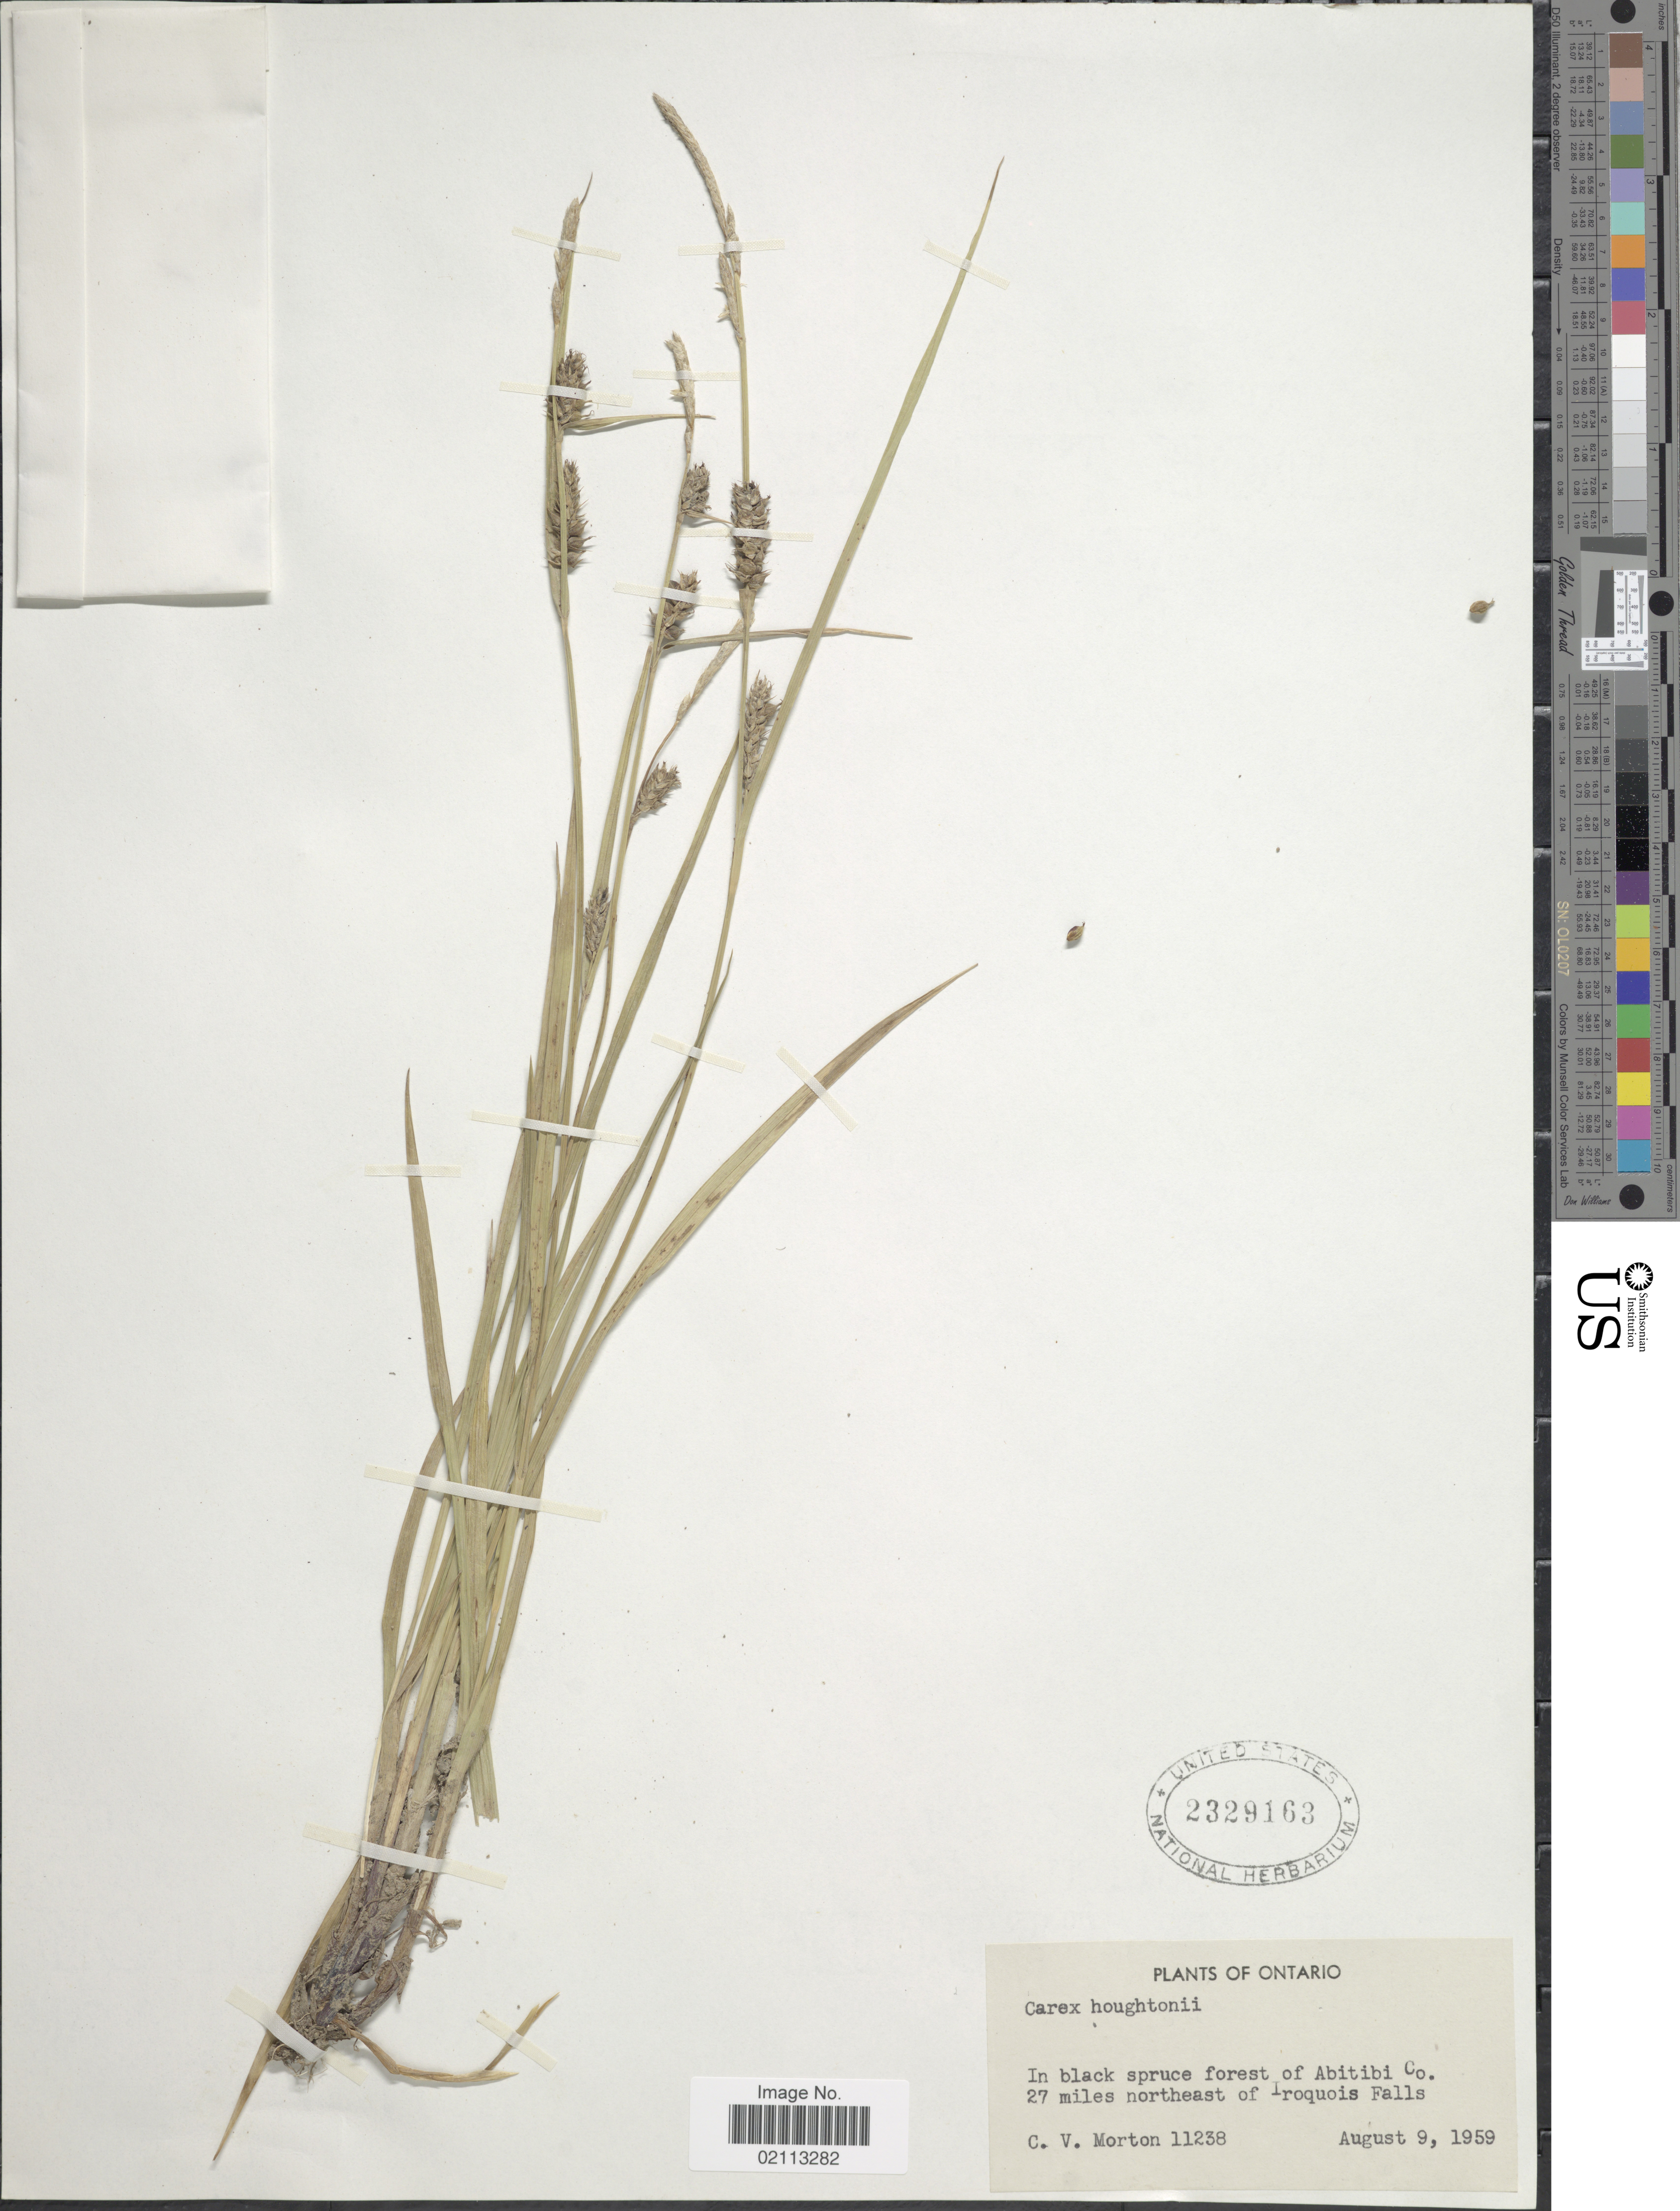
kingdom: Plantae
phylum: Tracheophyta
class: Liliopsida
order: Poales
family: Cyperaceae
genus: Carex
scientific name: Carex houghtoniana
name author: Torr. ex Dewey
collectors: C. V. Morton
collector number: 11238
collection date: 1959-08-09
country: Canada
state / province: Ontario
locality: In black spruce forest of Abitibi Co. 27 miles northeast of Iroquois Falls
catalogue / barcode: US 2329163